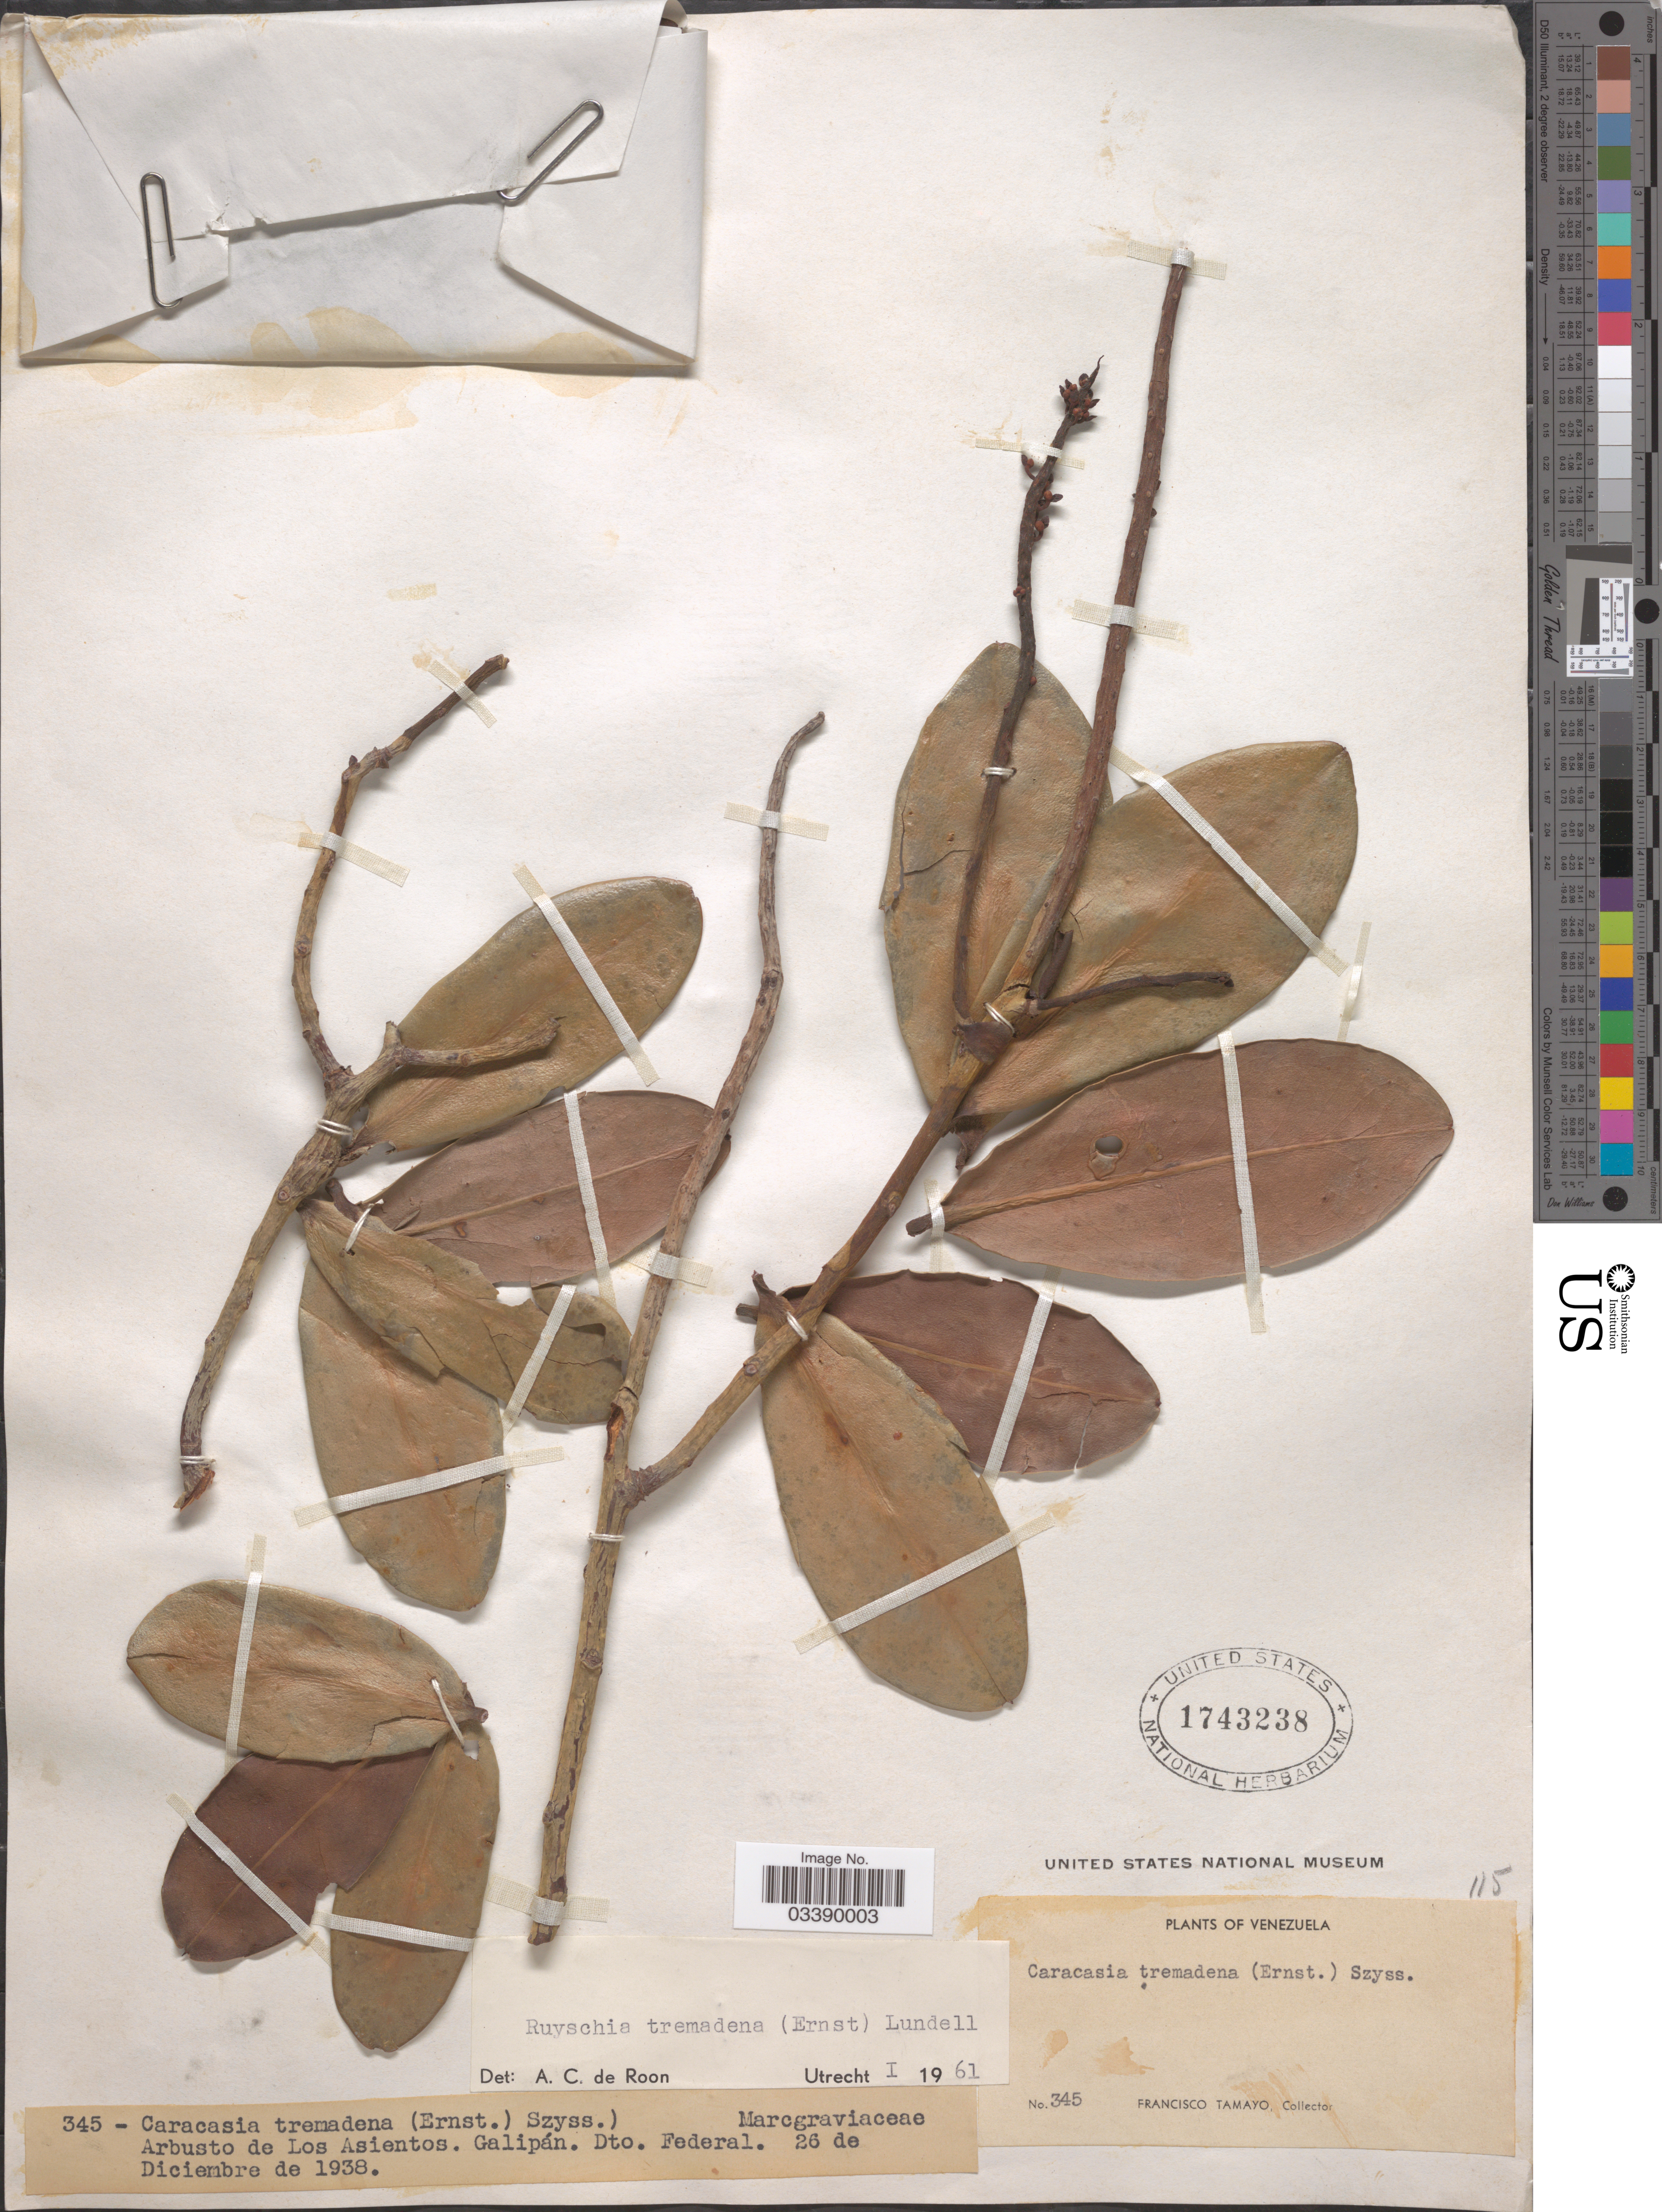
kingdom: Plantae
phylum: Tracheophyta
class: Magnoliopsida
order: Ericales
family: Marcgraviaceae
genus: Ruyschia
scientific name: Ruyschia tremadena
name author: (Ernst) Lundell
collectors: F. Tamayo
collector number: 345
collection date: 1938-12-26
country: Venezuela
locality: Arbusto de Los Asientos. Galipán. Dto. Federal.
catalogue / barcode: US 1743238